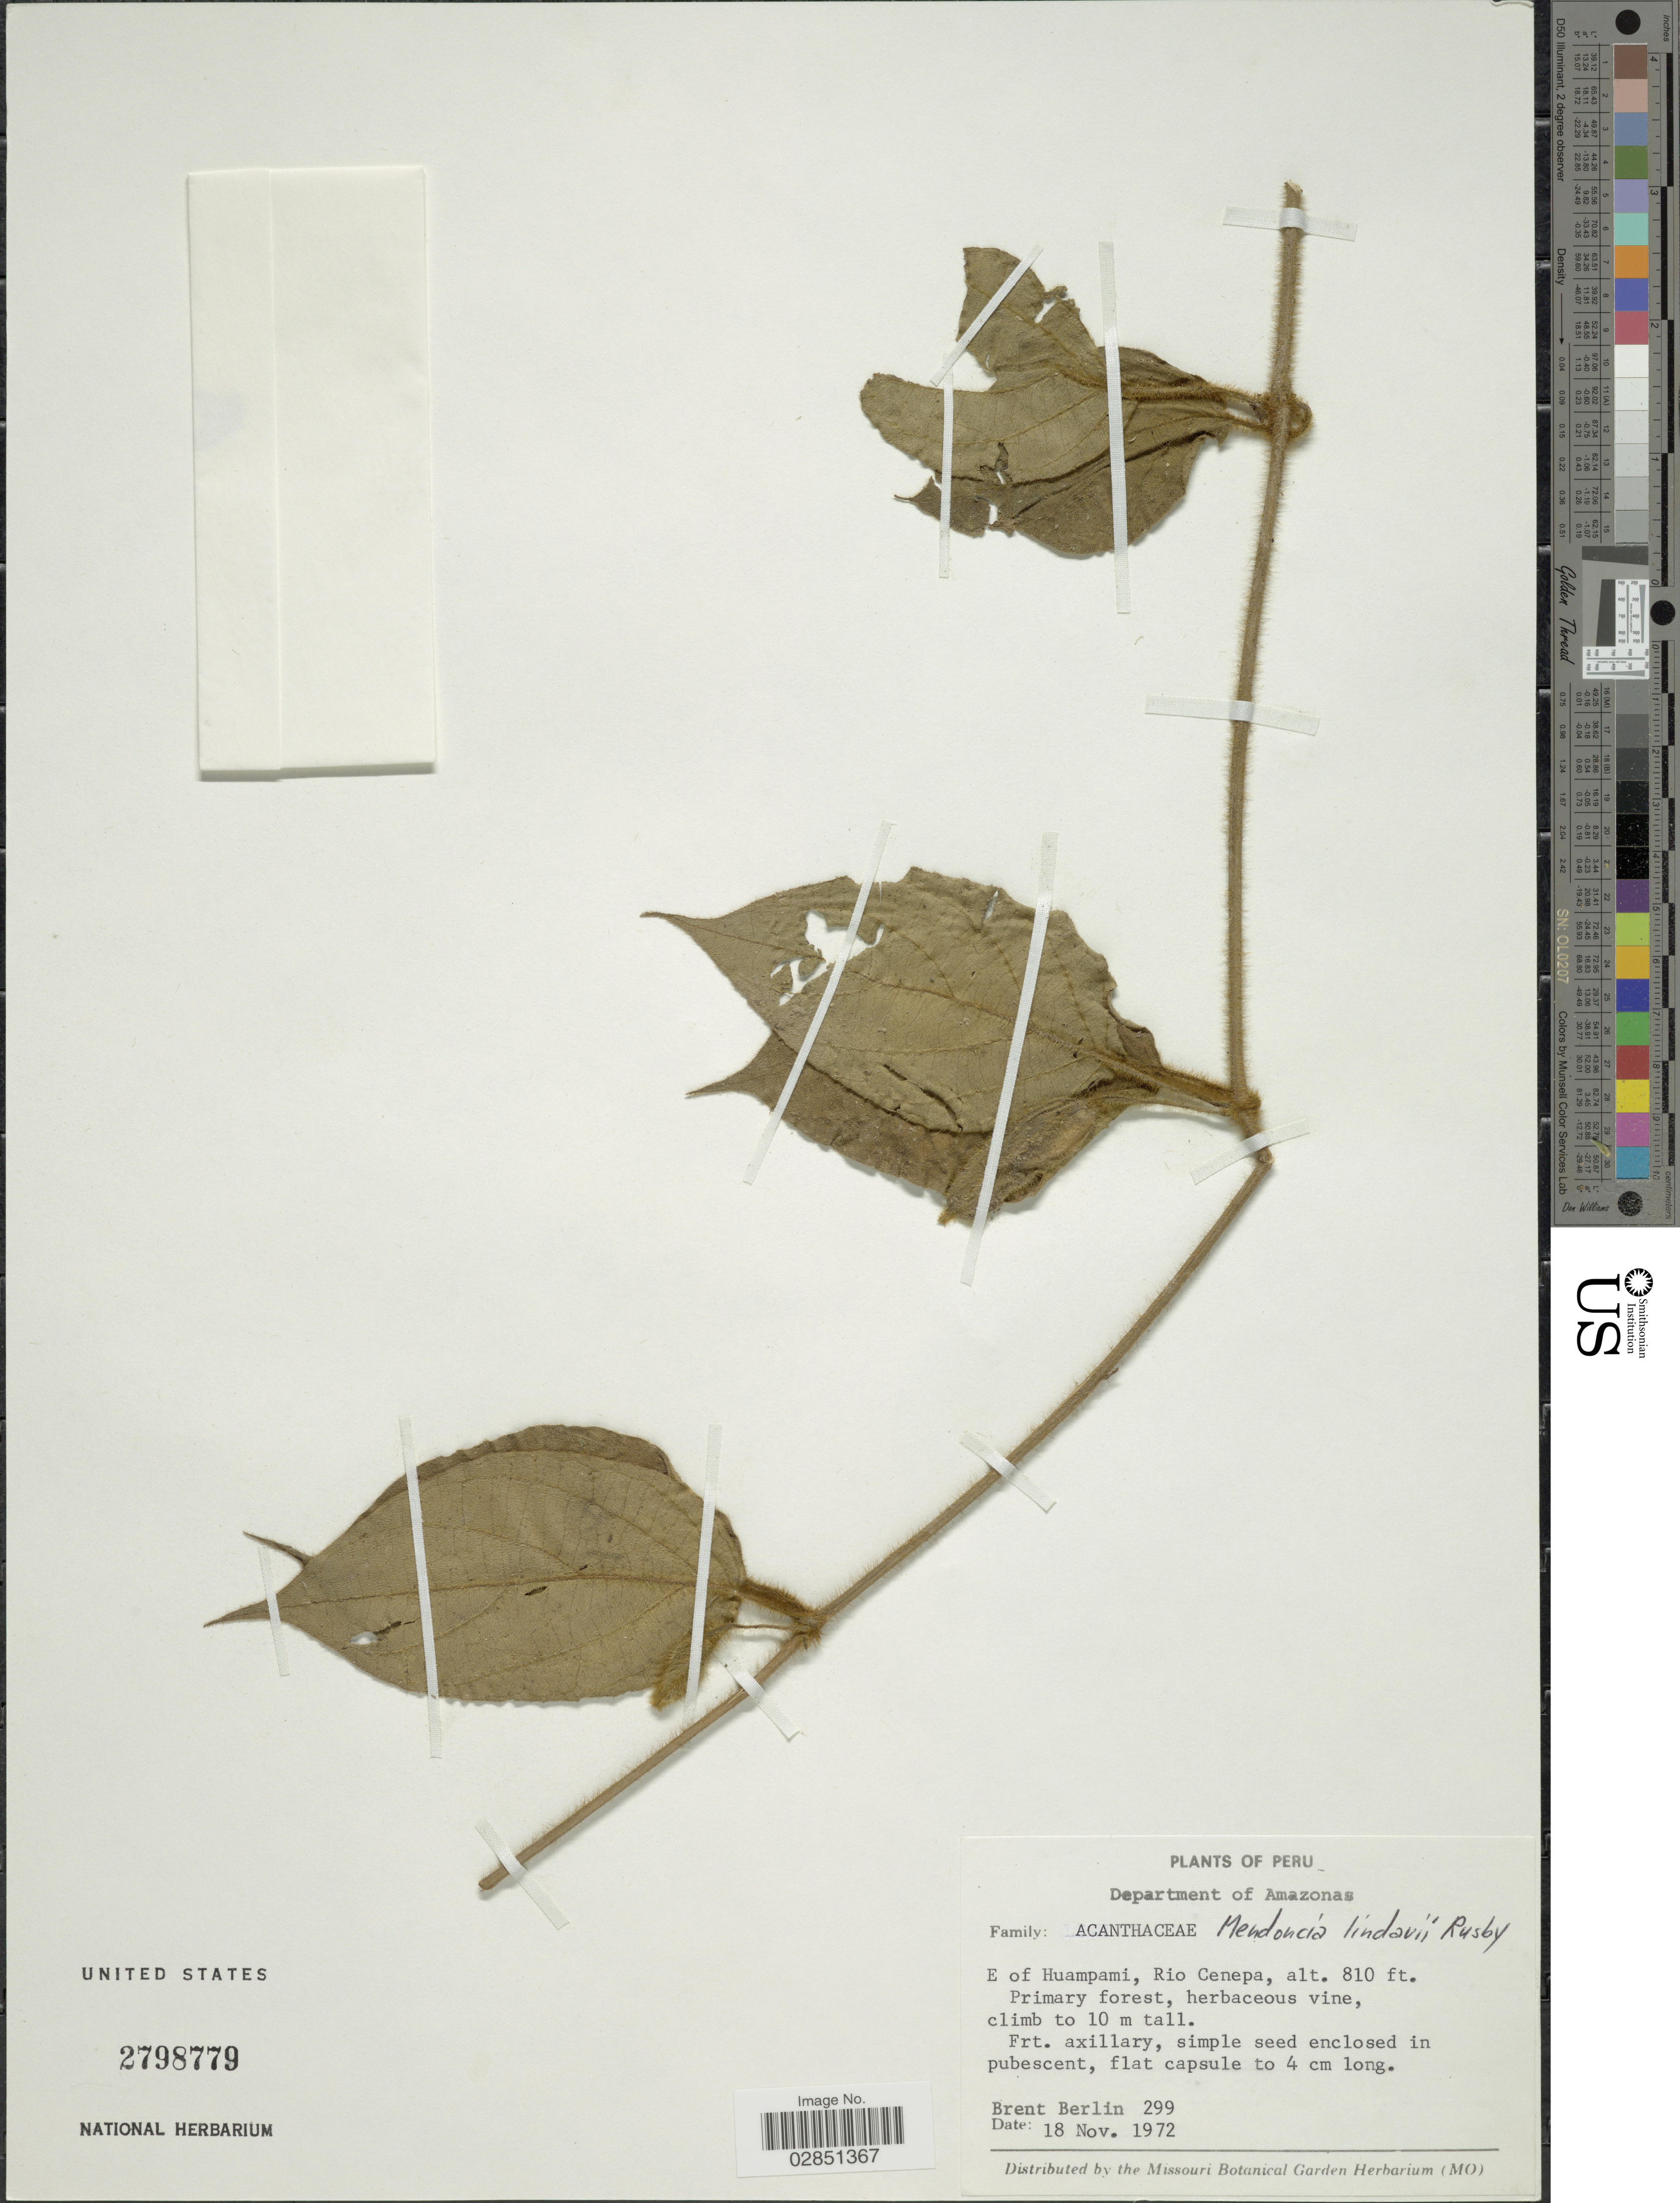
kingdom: Plantae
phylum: Tracheophyta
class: Magnoliopsida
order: Lamiales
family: Acanthaceae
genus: Mendoncia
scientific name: Mendoncia pilosa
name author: Mart.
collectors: B. Berlin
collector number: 299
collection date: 1972-11-18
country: Peru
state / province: Amazonas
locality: Department of Amazonas. E of Huampami, Rio Cenepa.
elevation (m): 247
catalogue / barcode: US 2798779